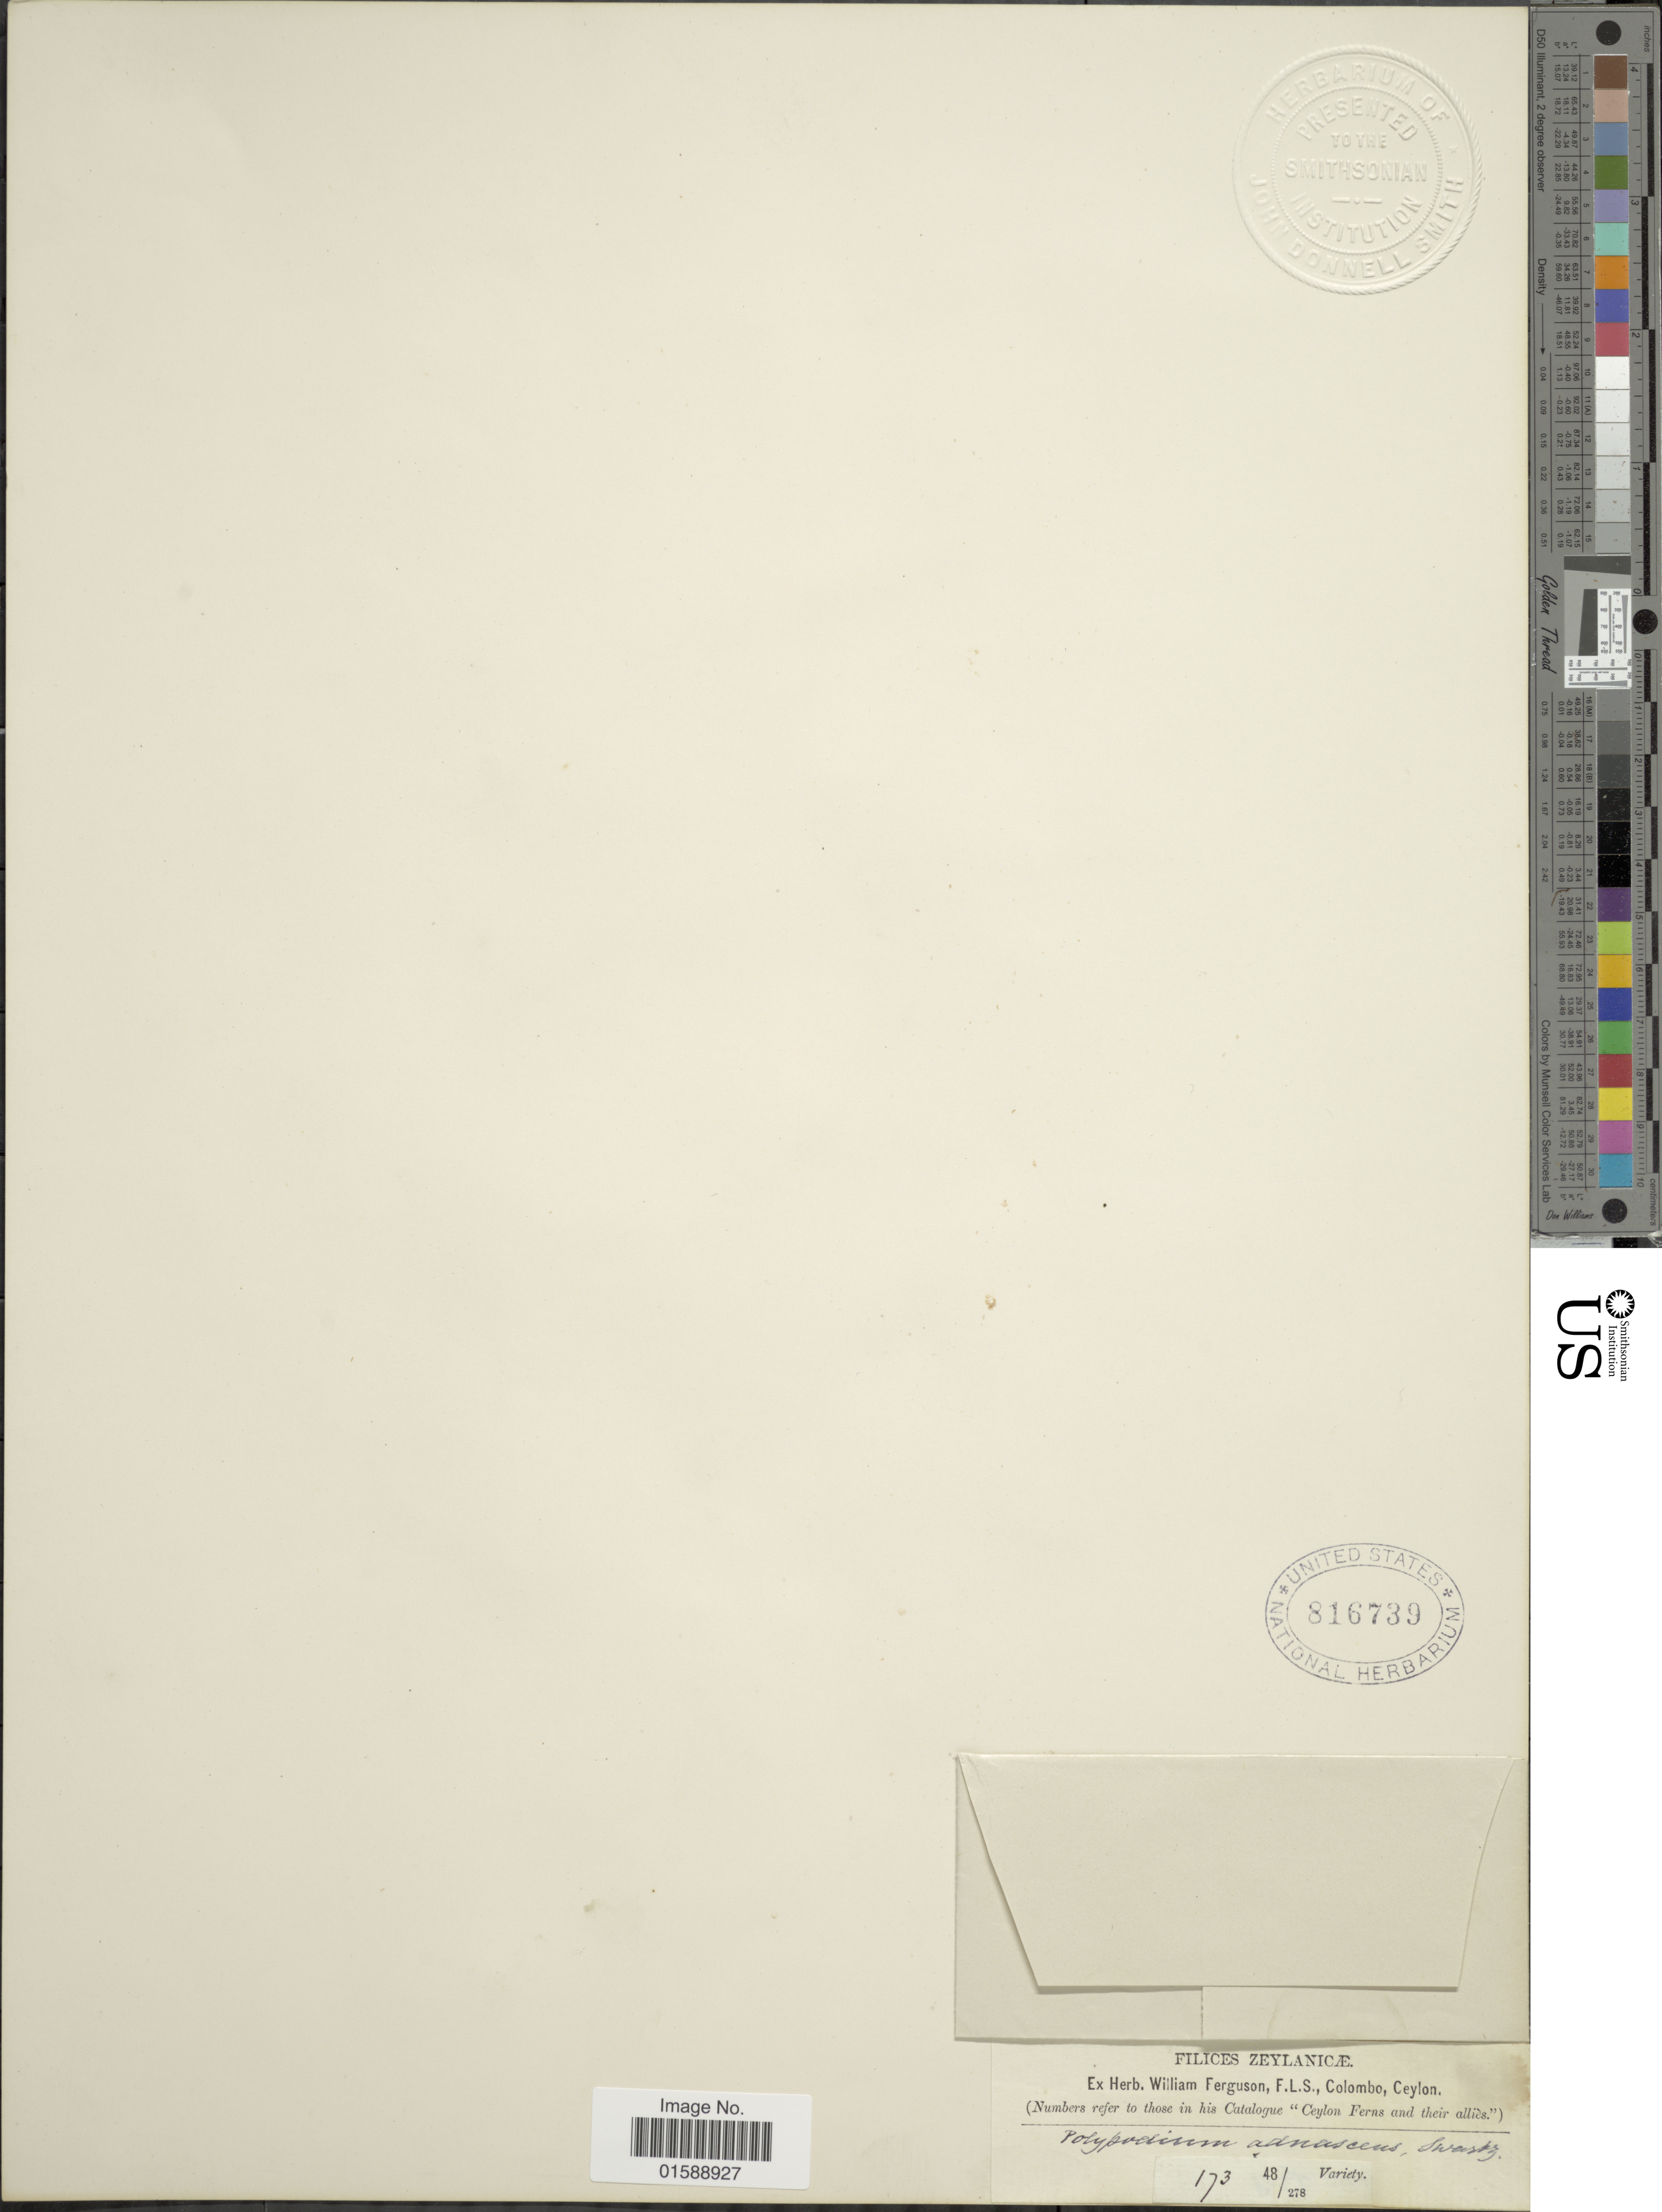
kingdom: Plantae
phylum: Tracheophyta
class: Polypodiopsida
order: Polypodiales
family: Polypodiaceae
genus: Pyrrosia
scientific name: Pyrrosia lanceolata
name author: (L.) Farw.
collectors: ex herb. W. Ferguson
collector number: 173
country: Sri Lanka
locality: Zeylanicae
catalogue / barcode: US 816739